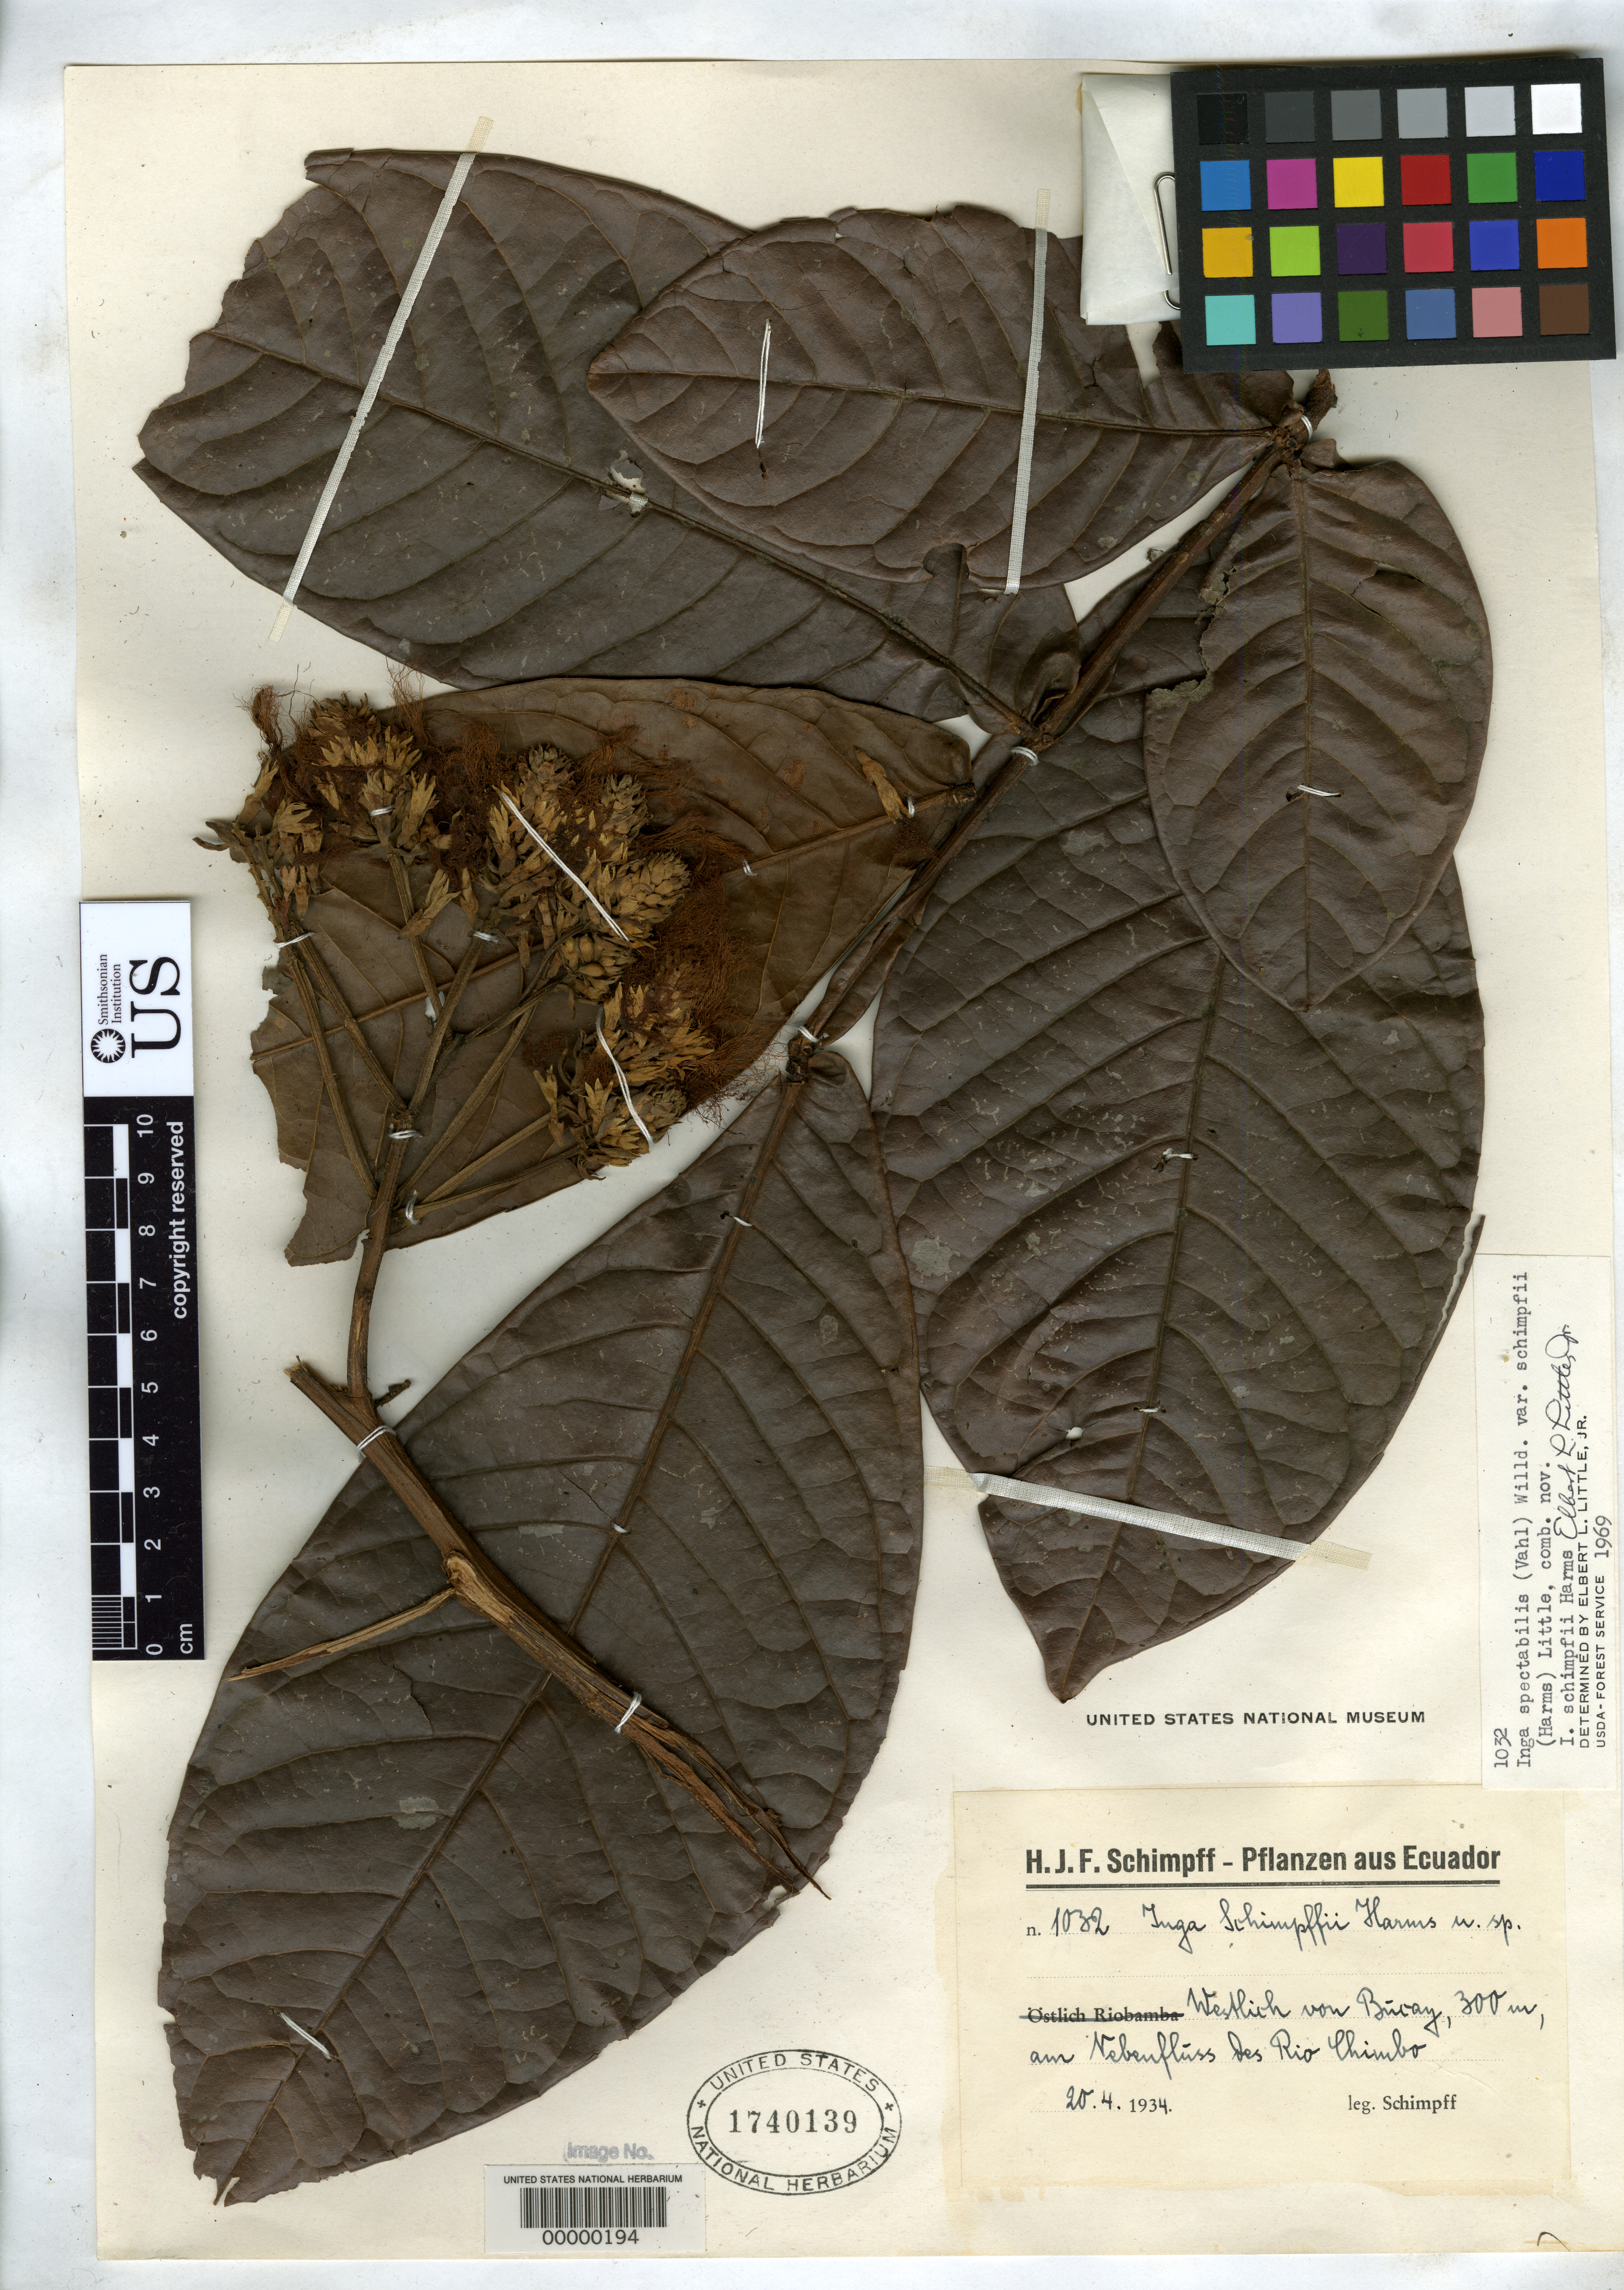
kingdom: Plantae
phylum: Tracheophyta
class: Magnoliopsida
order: Fabales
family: Fabaceae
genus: Inga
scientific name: Inga schimpffii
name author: Harms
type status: Isotype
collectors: H. Schimpff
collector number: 1032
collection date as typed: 20 Apr 1934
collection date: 1934-04-20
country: Ecuador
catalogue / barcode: US 1740139